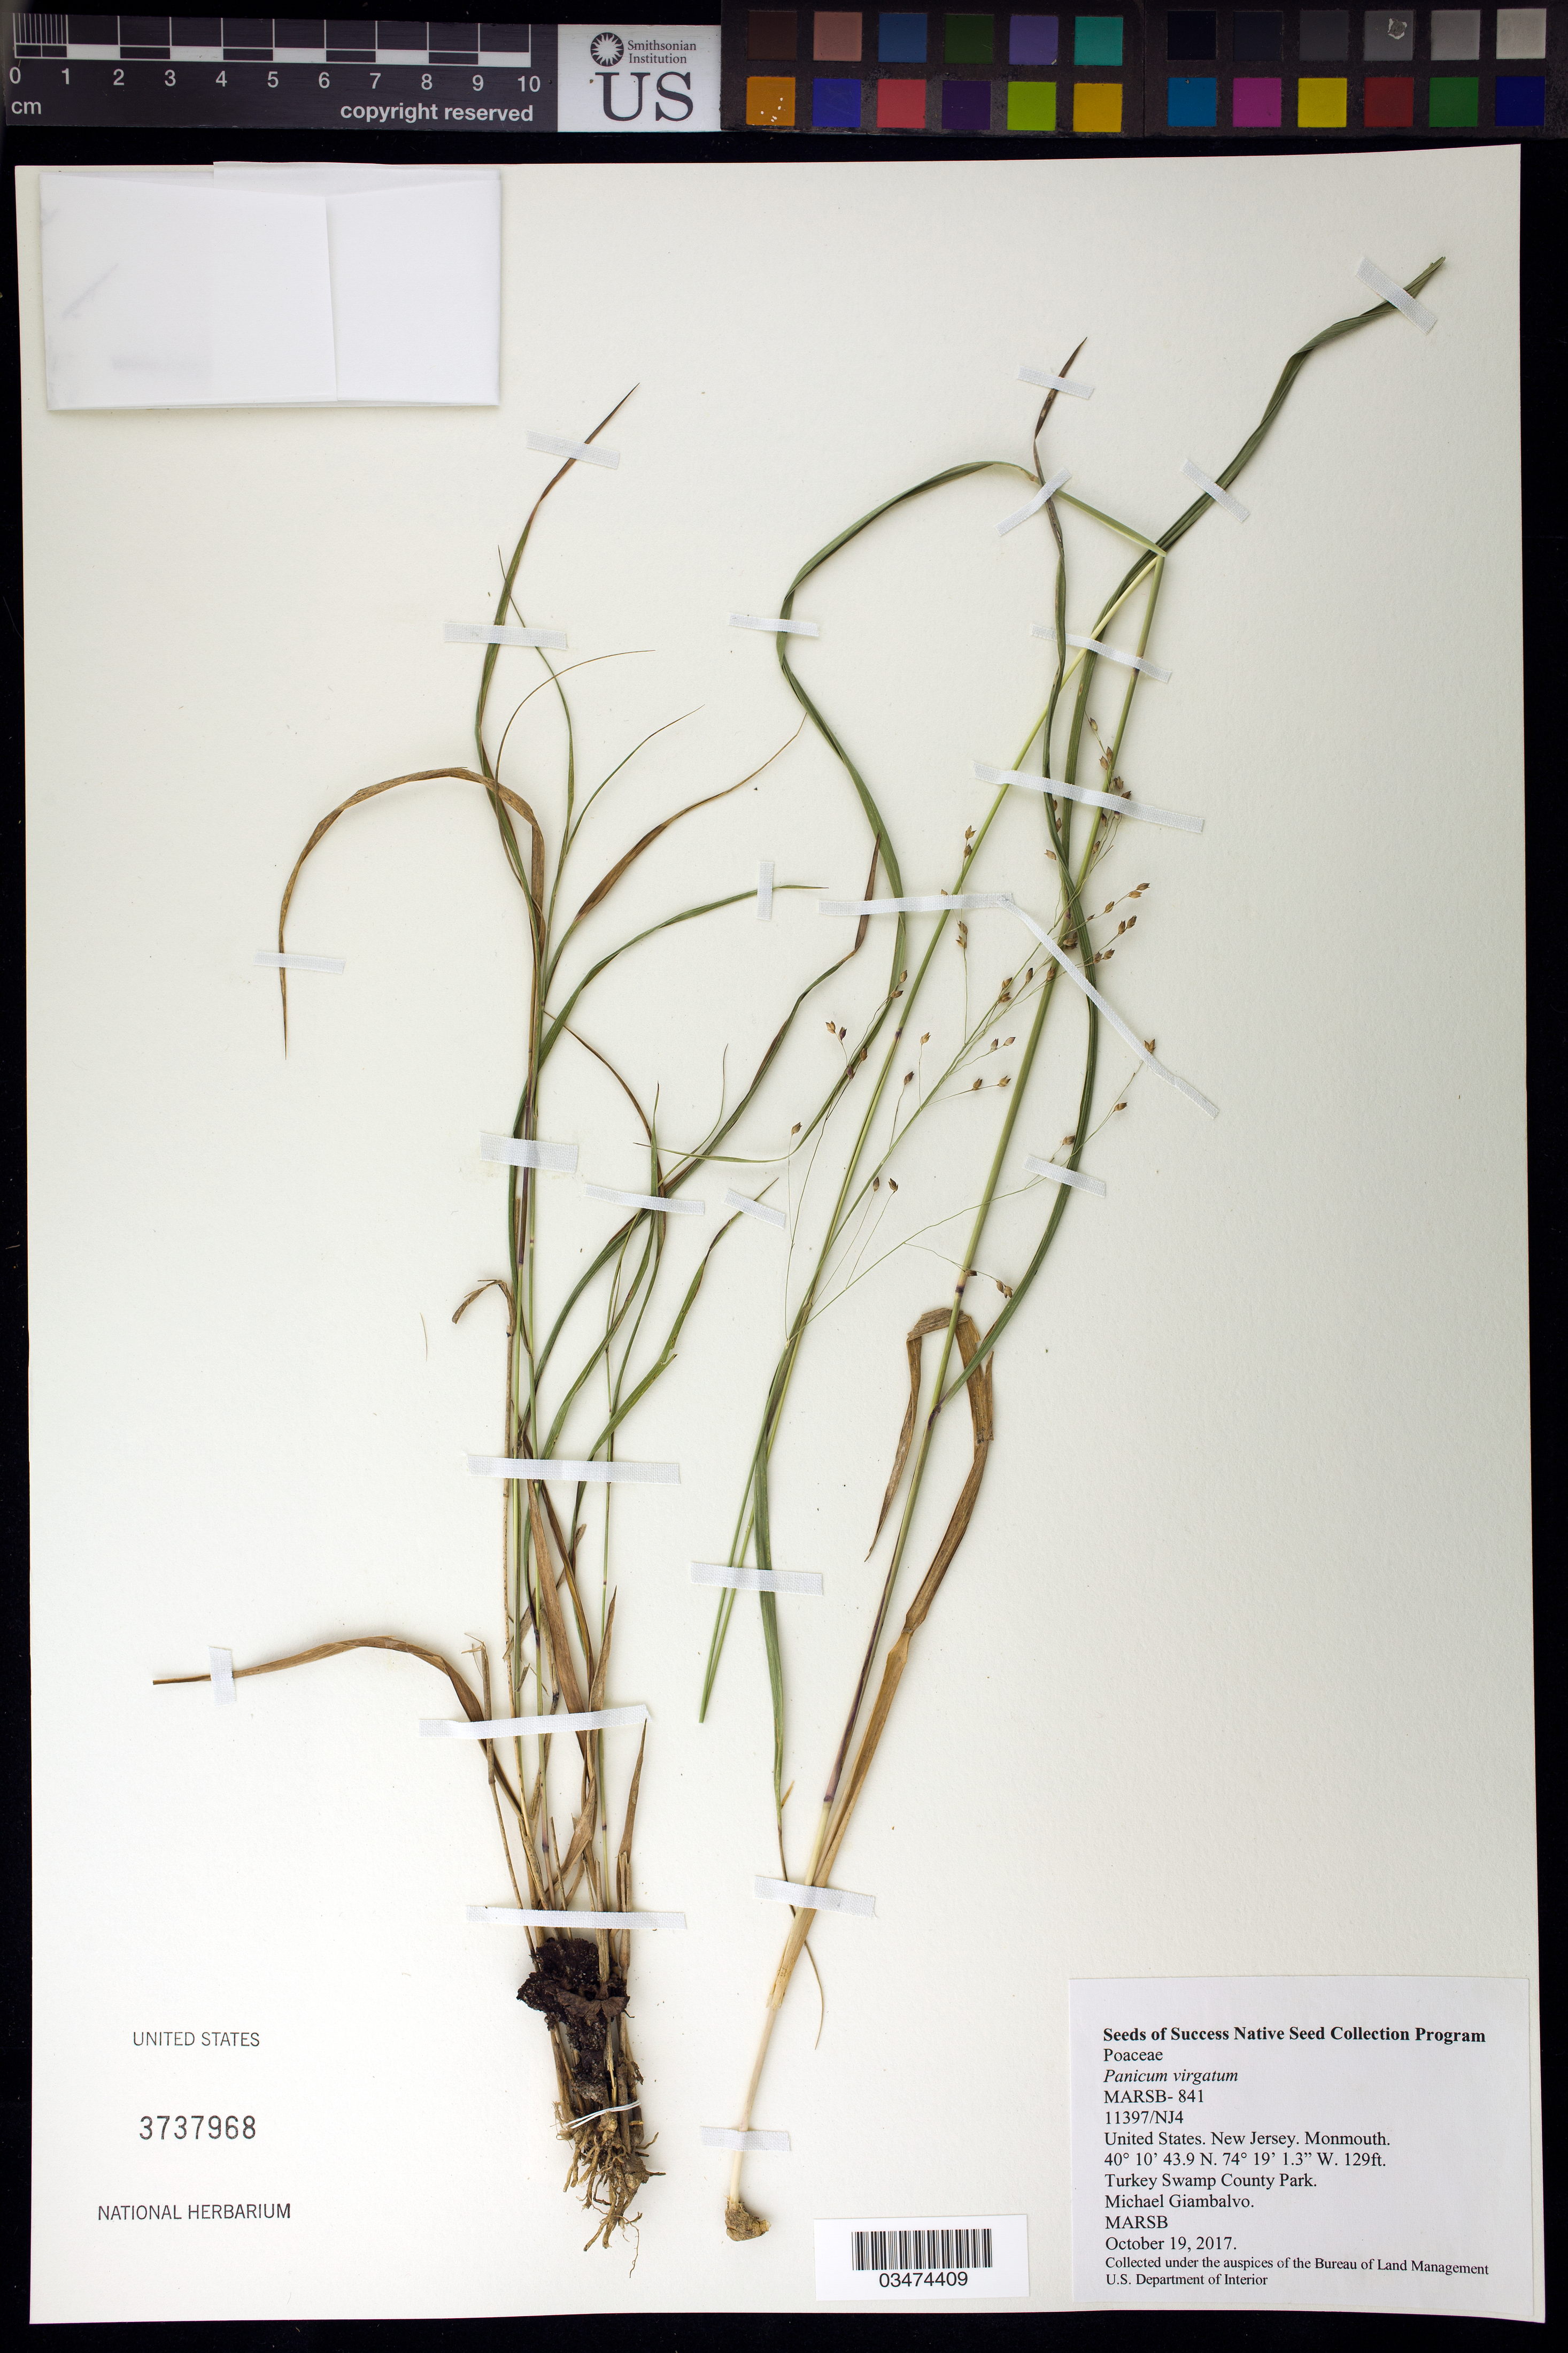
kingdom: Plantae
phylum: Tracheophyta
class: Liliopsida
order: Poales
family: Poaceae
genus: Panicum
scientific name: Panicum virgatum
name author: L.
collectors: M. Giambalvo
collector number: MARSB-841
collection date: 2017-10-19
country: United States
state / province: New Jersey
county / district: Monmouth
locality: Turkey Swamp County Park.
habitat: Early Successional Wet Meadow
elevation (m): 39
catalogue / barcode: US 3737968